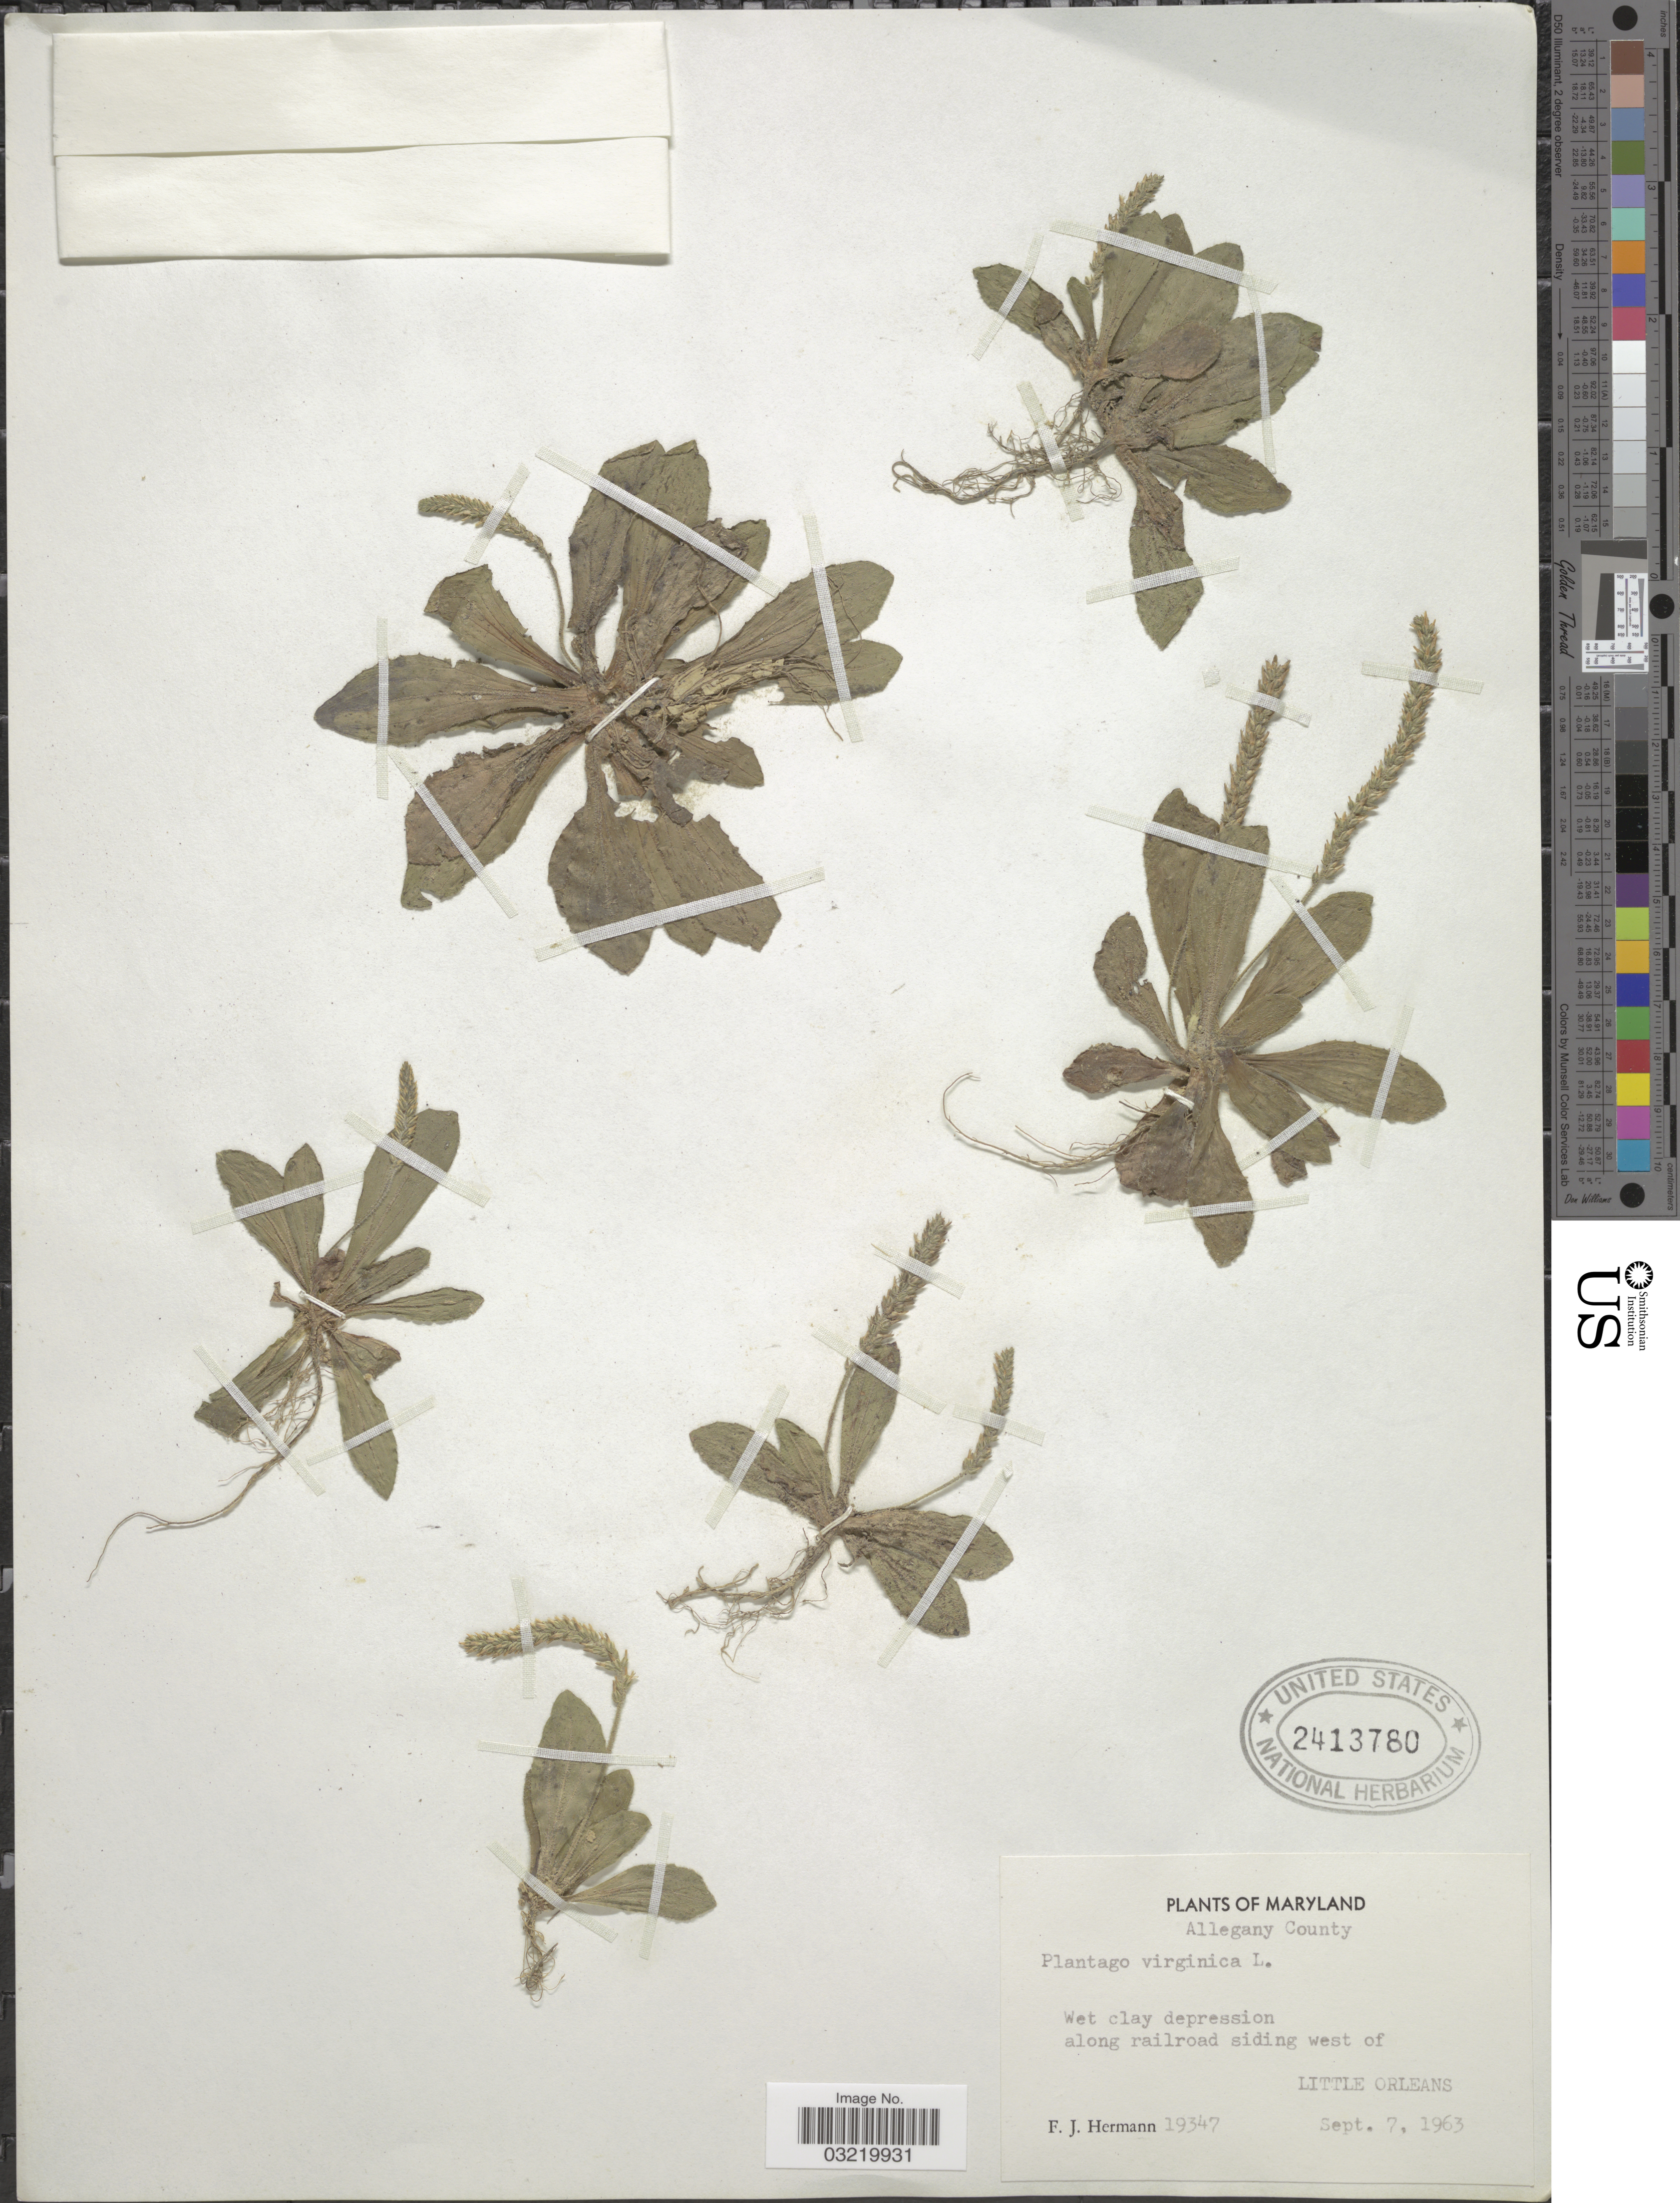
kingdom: Plantae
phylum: Tracheophyta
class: Magnoliopsida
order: Lamiales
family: Plantaginaceae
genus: Plantago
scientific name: Plantago virginica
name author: L.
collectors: F. J. Hermann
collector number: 19347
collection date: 1963-09-07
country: United States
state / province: Maryland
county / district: Allegany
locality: Allegany County. Along railroad siding west of Little Orleans.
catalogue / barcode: US 2413780